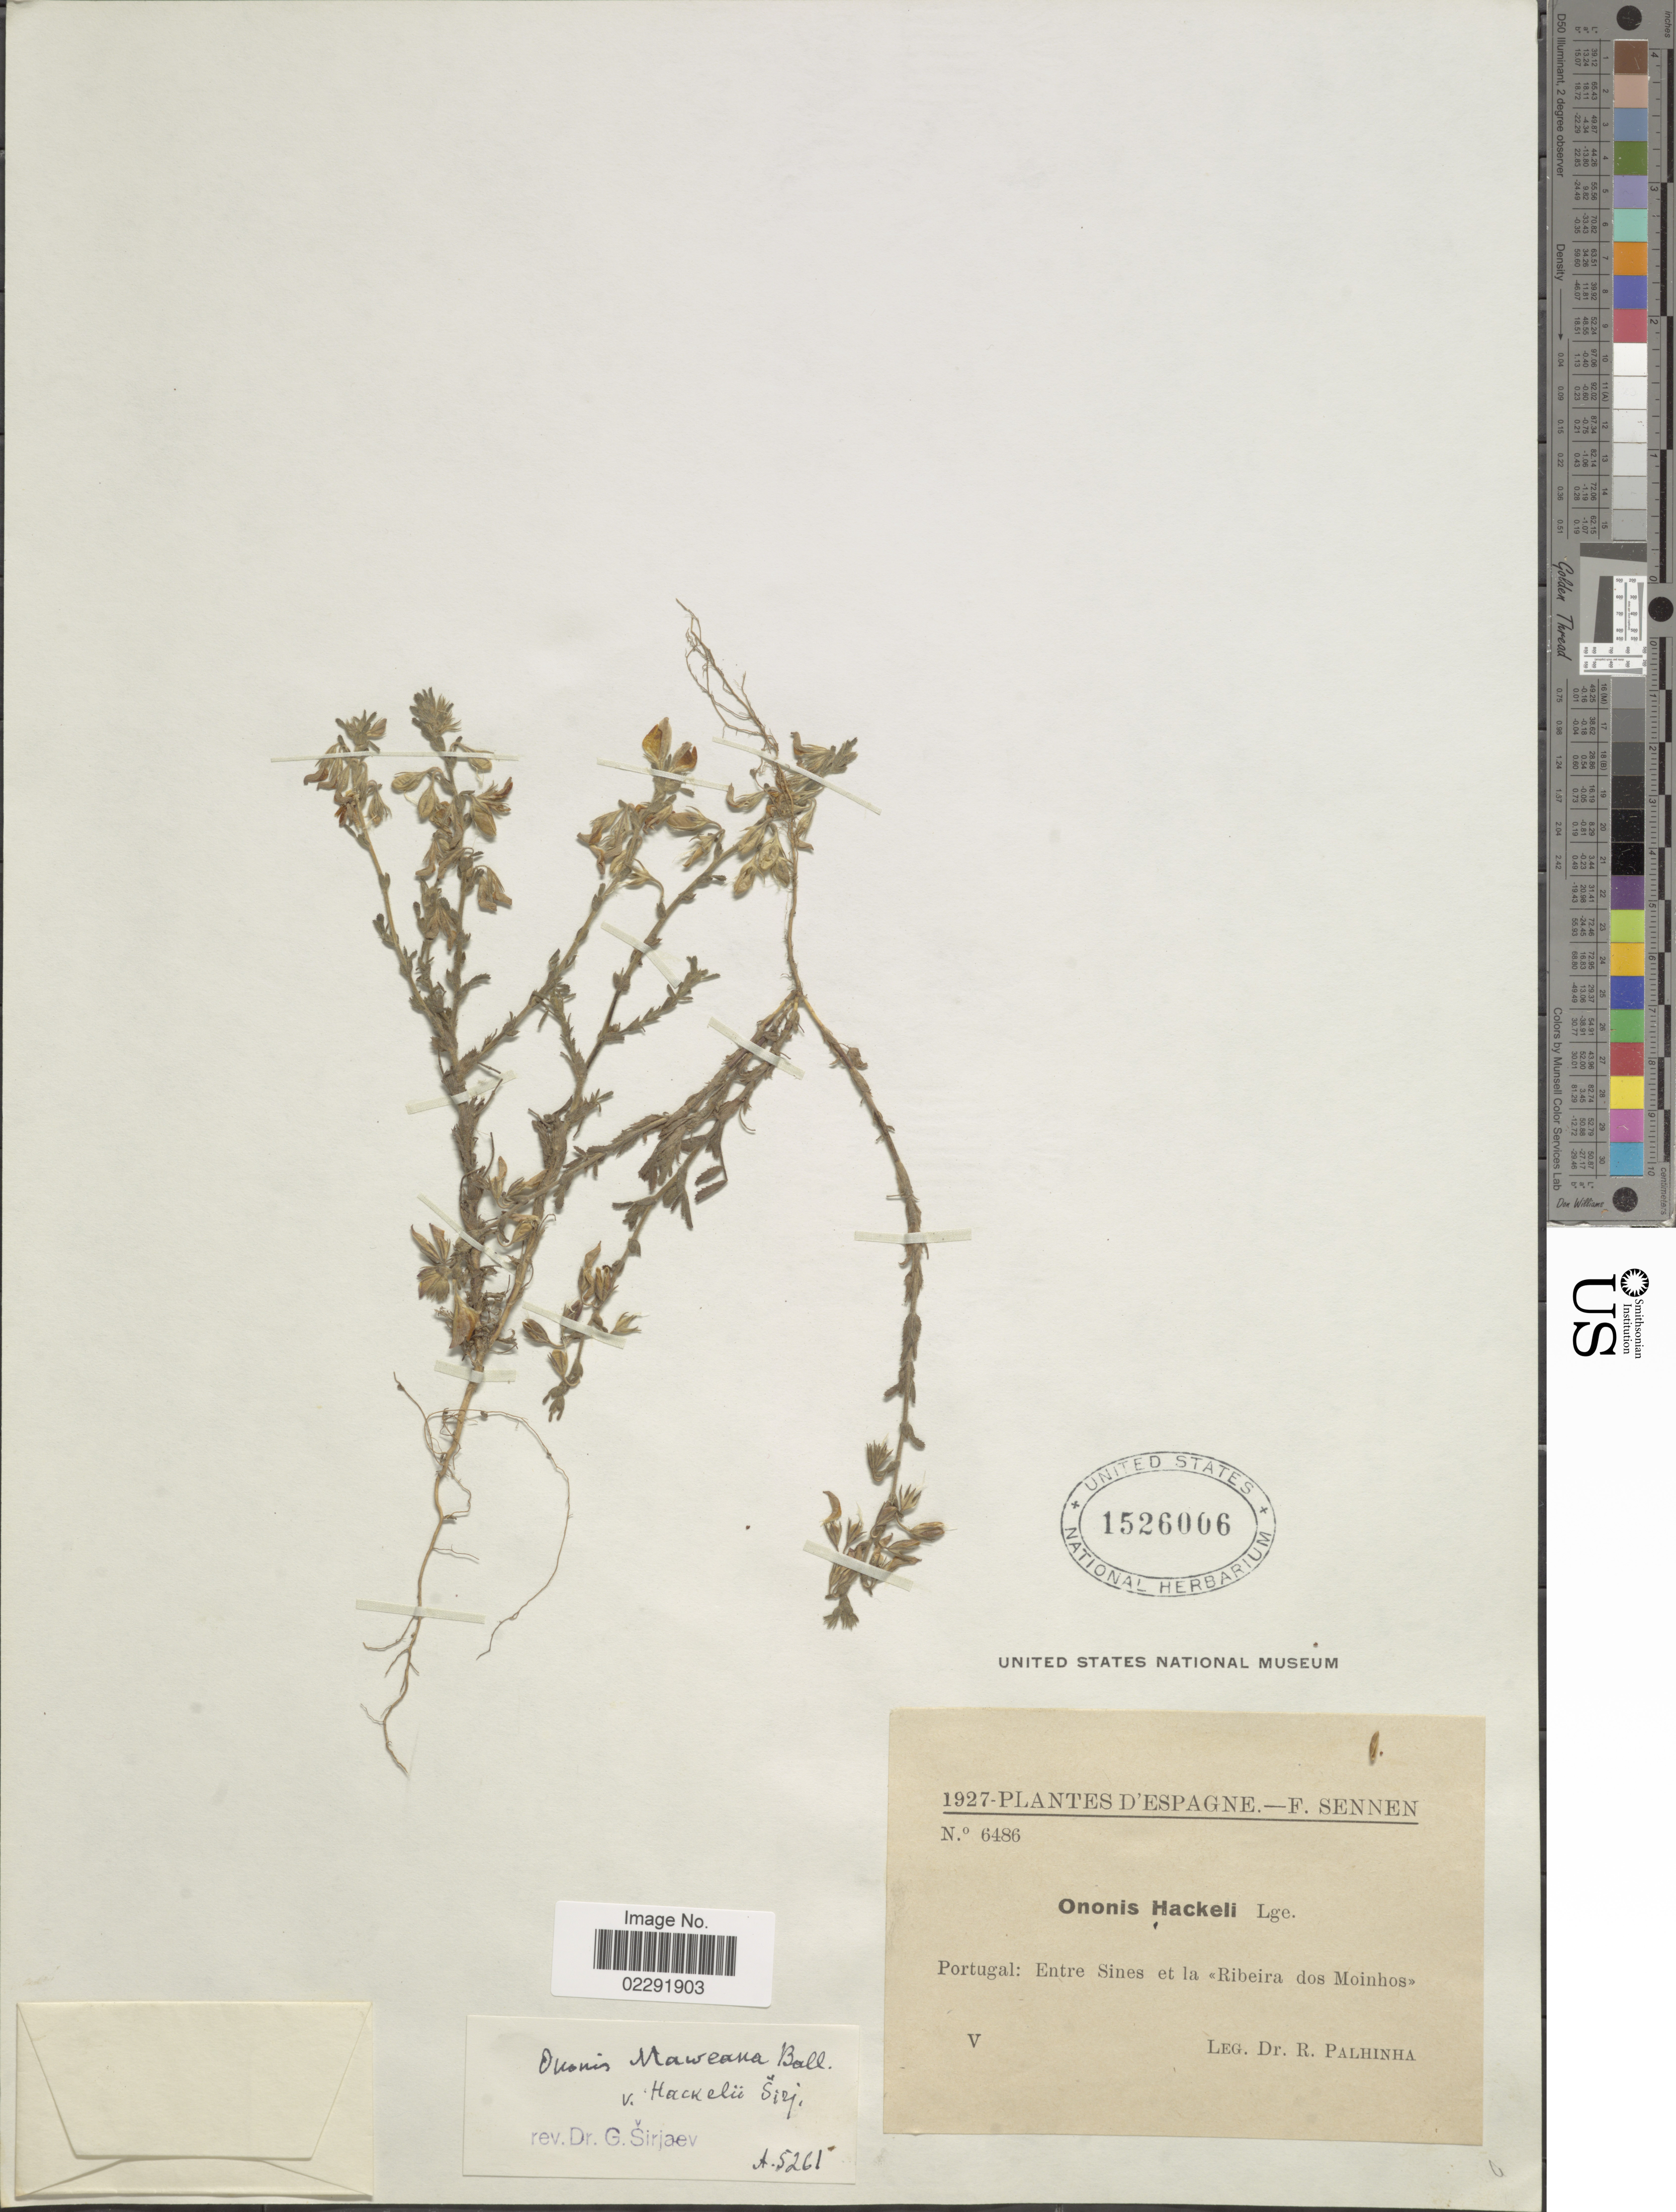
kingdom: Plantae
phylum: Tracheophyta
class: Magnoliopsida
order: Fabales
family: Fabaceae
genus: Ononis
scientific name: Ononis maweana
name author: Ball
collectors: R. Palhinha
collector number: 6486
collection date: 1927-05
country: Portugal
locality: Entre Sines et la Ribeira dos Moinhos.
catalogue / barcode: US 1526006